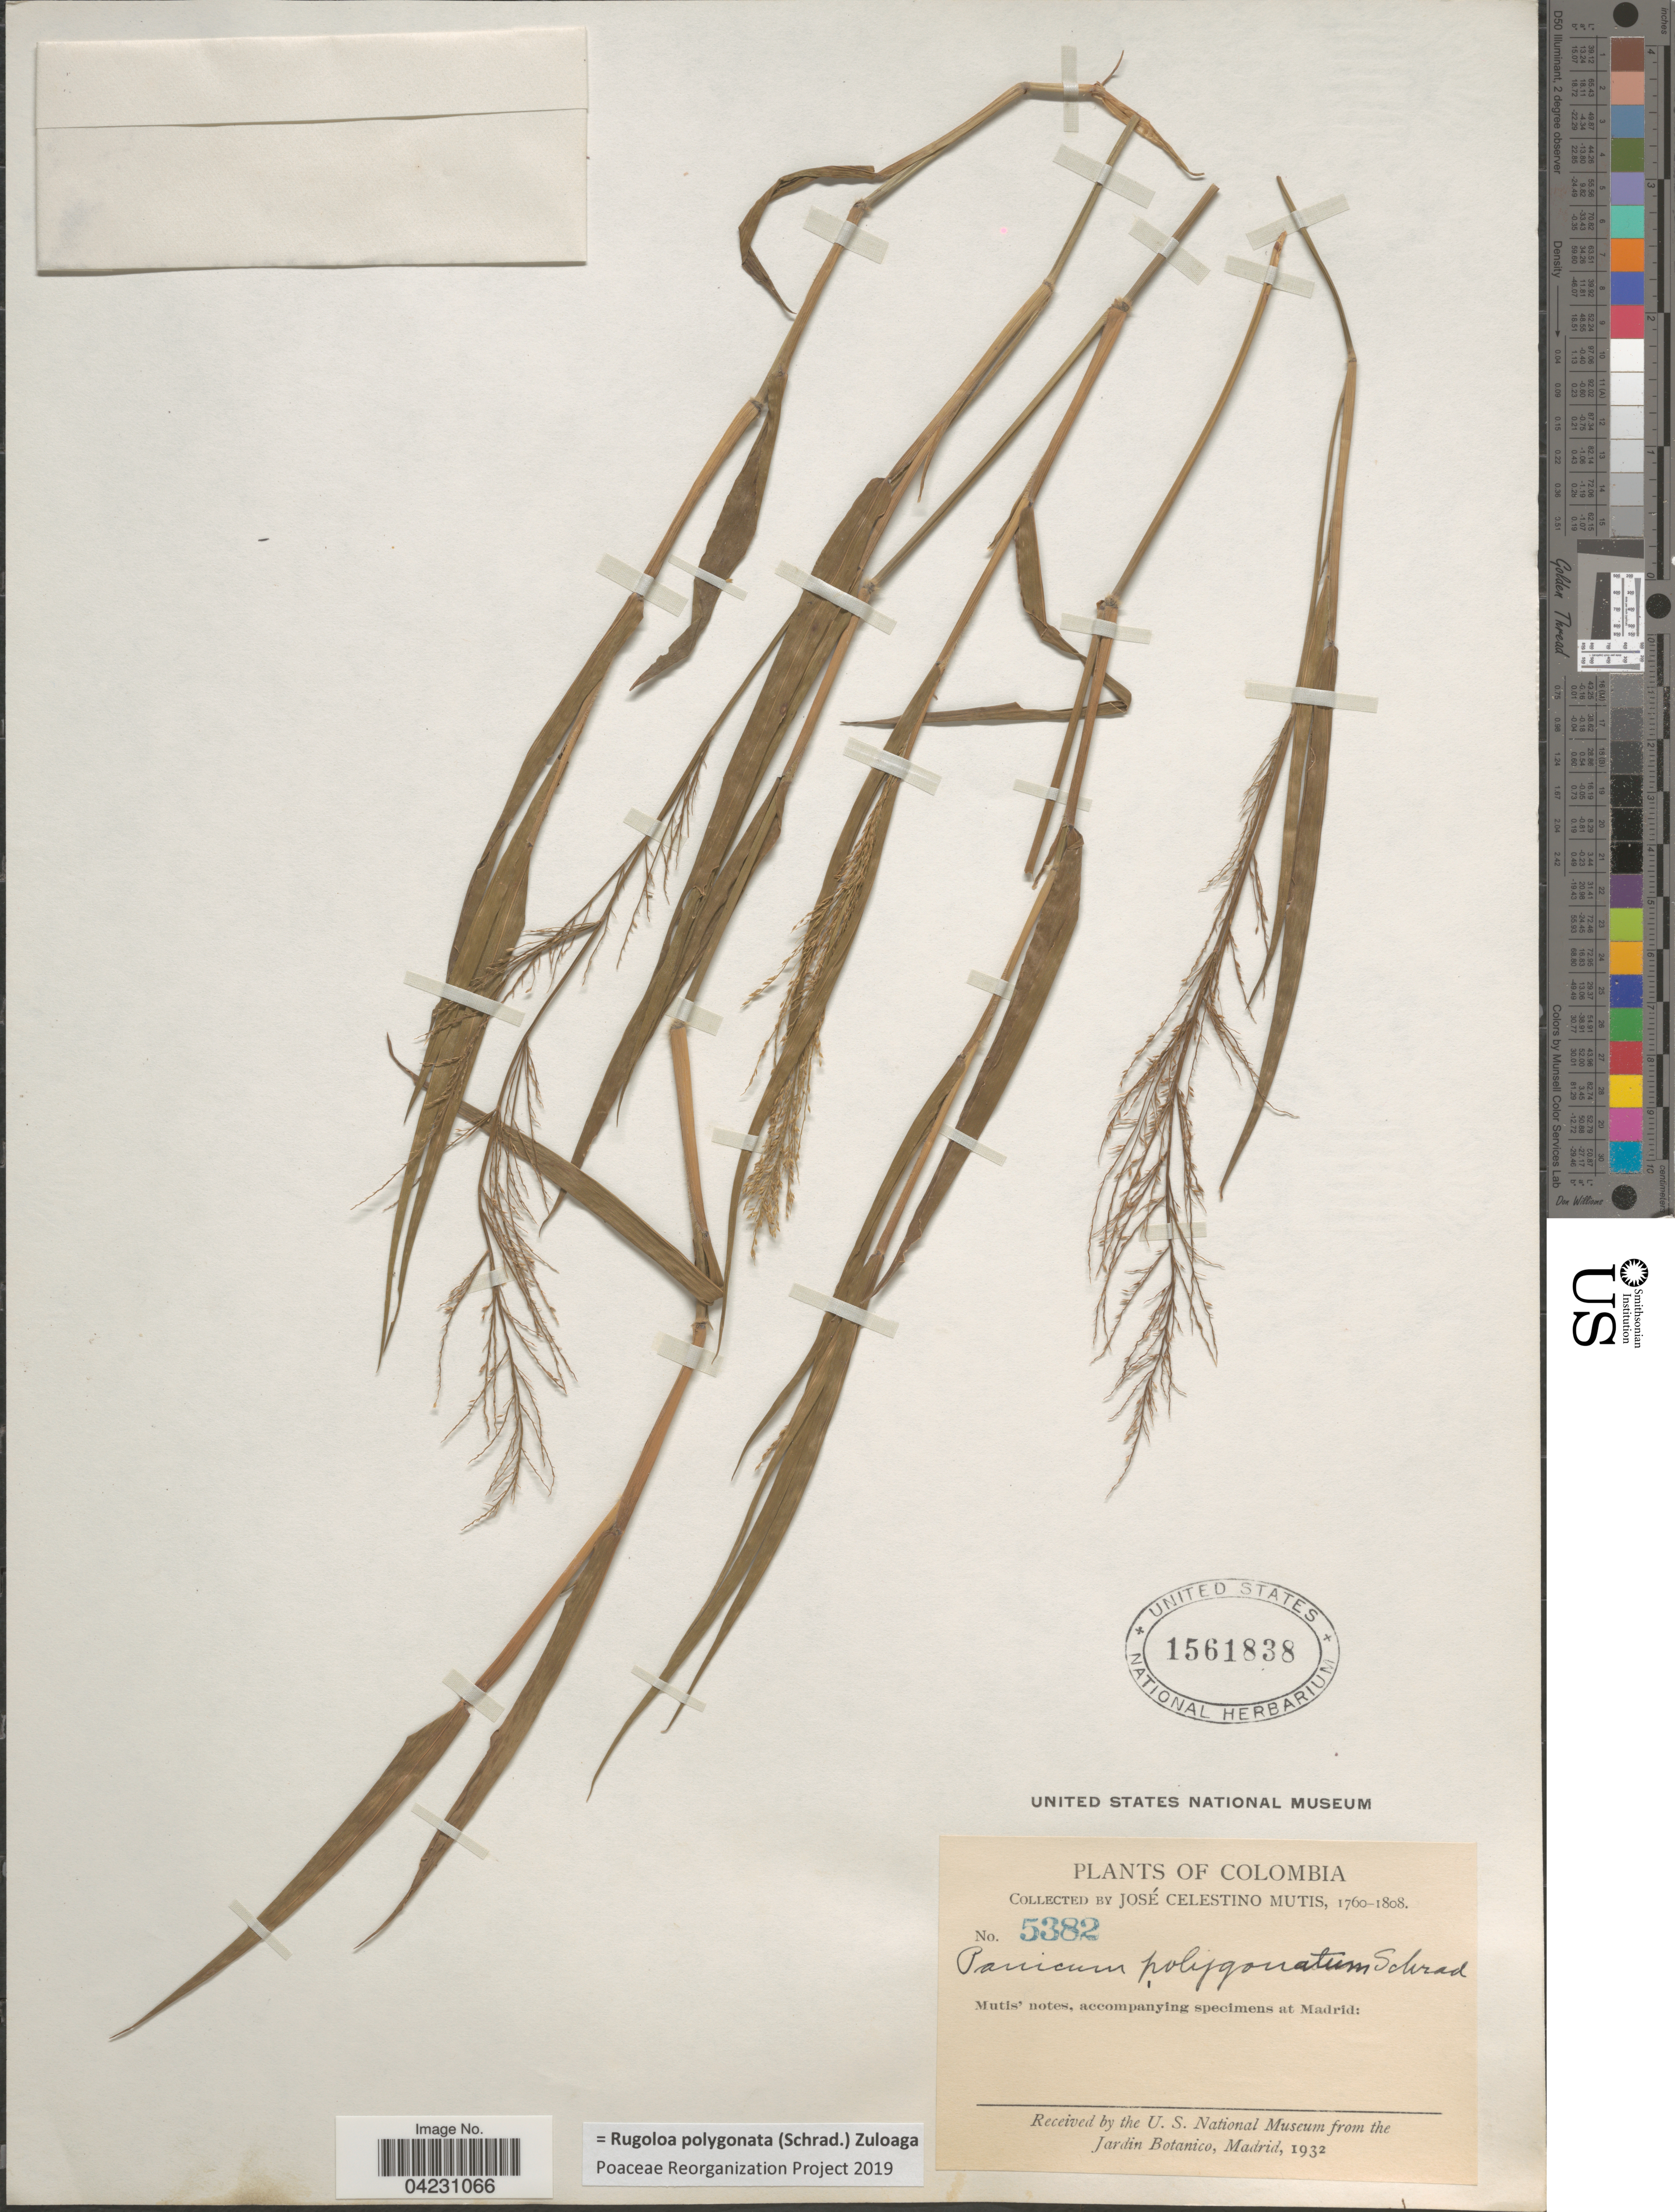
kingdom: Plantae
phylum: Tracheophyta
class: Liliopsida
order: Poales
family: Poaceae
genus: Rugoloa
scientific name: Rugoloa polygonata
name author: (Schrad.) Zuloaga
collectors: J. C. B. Mutis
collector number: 5382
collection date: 1760/1808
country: Colombia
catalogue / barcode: US 1561838